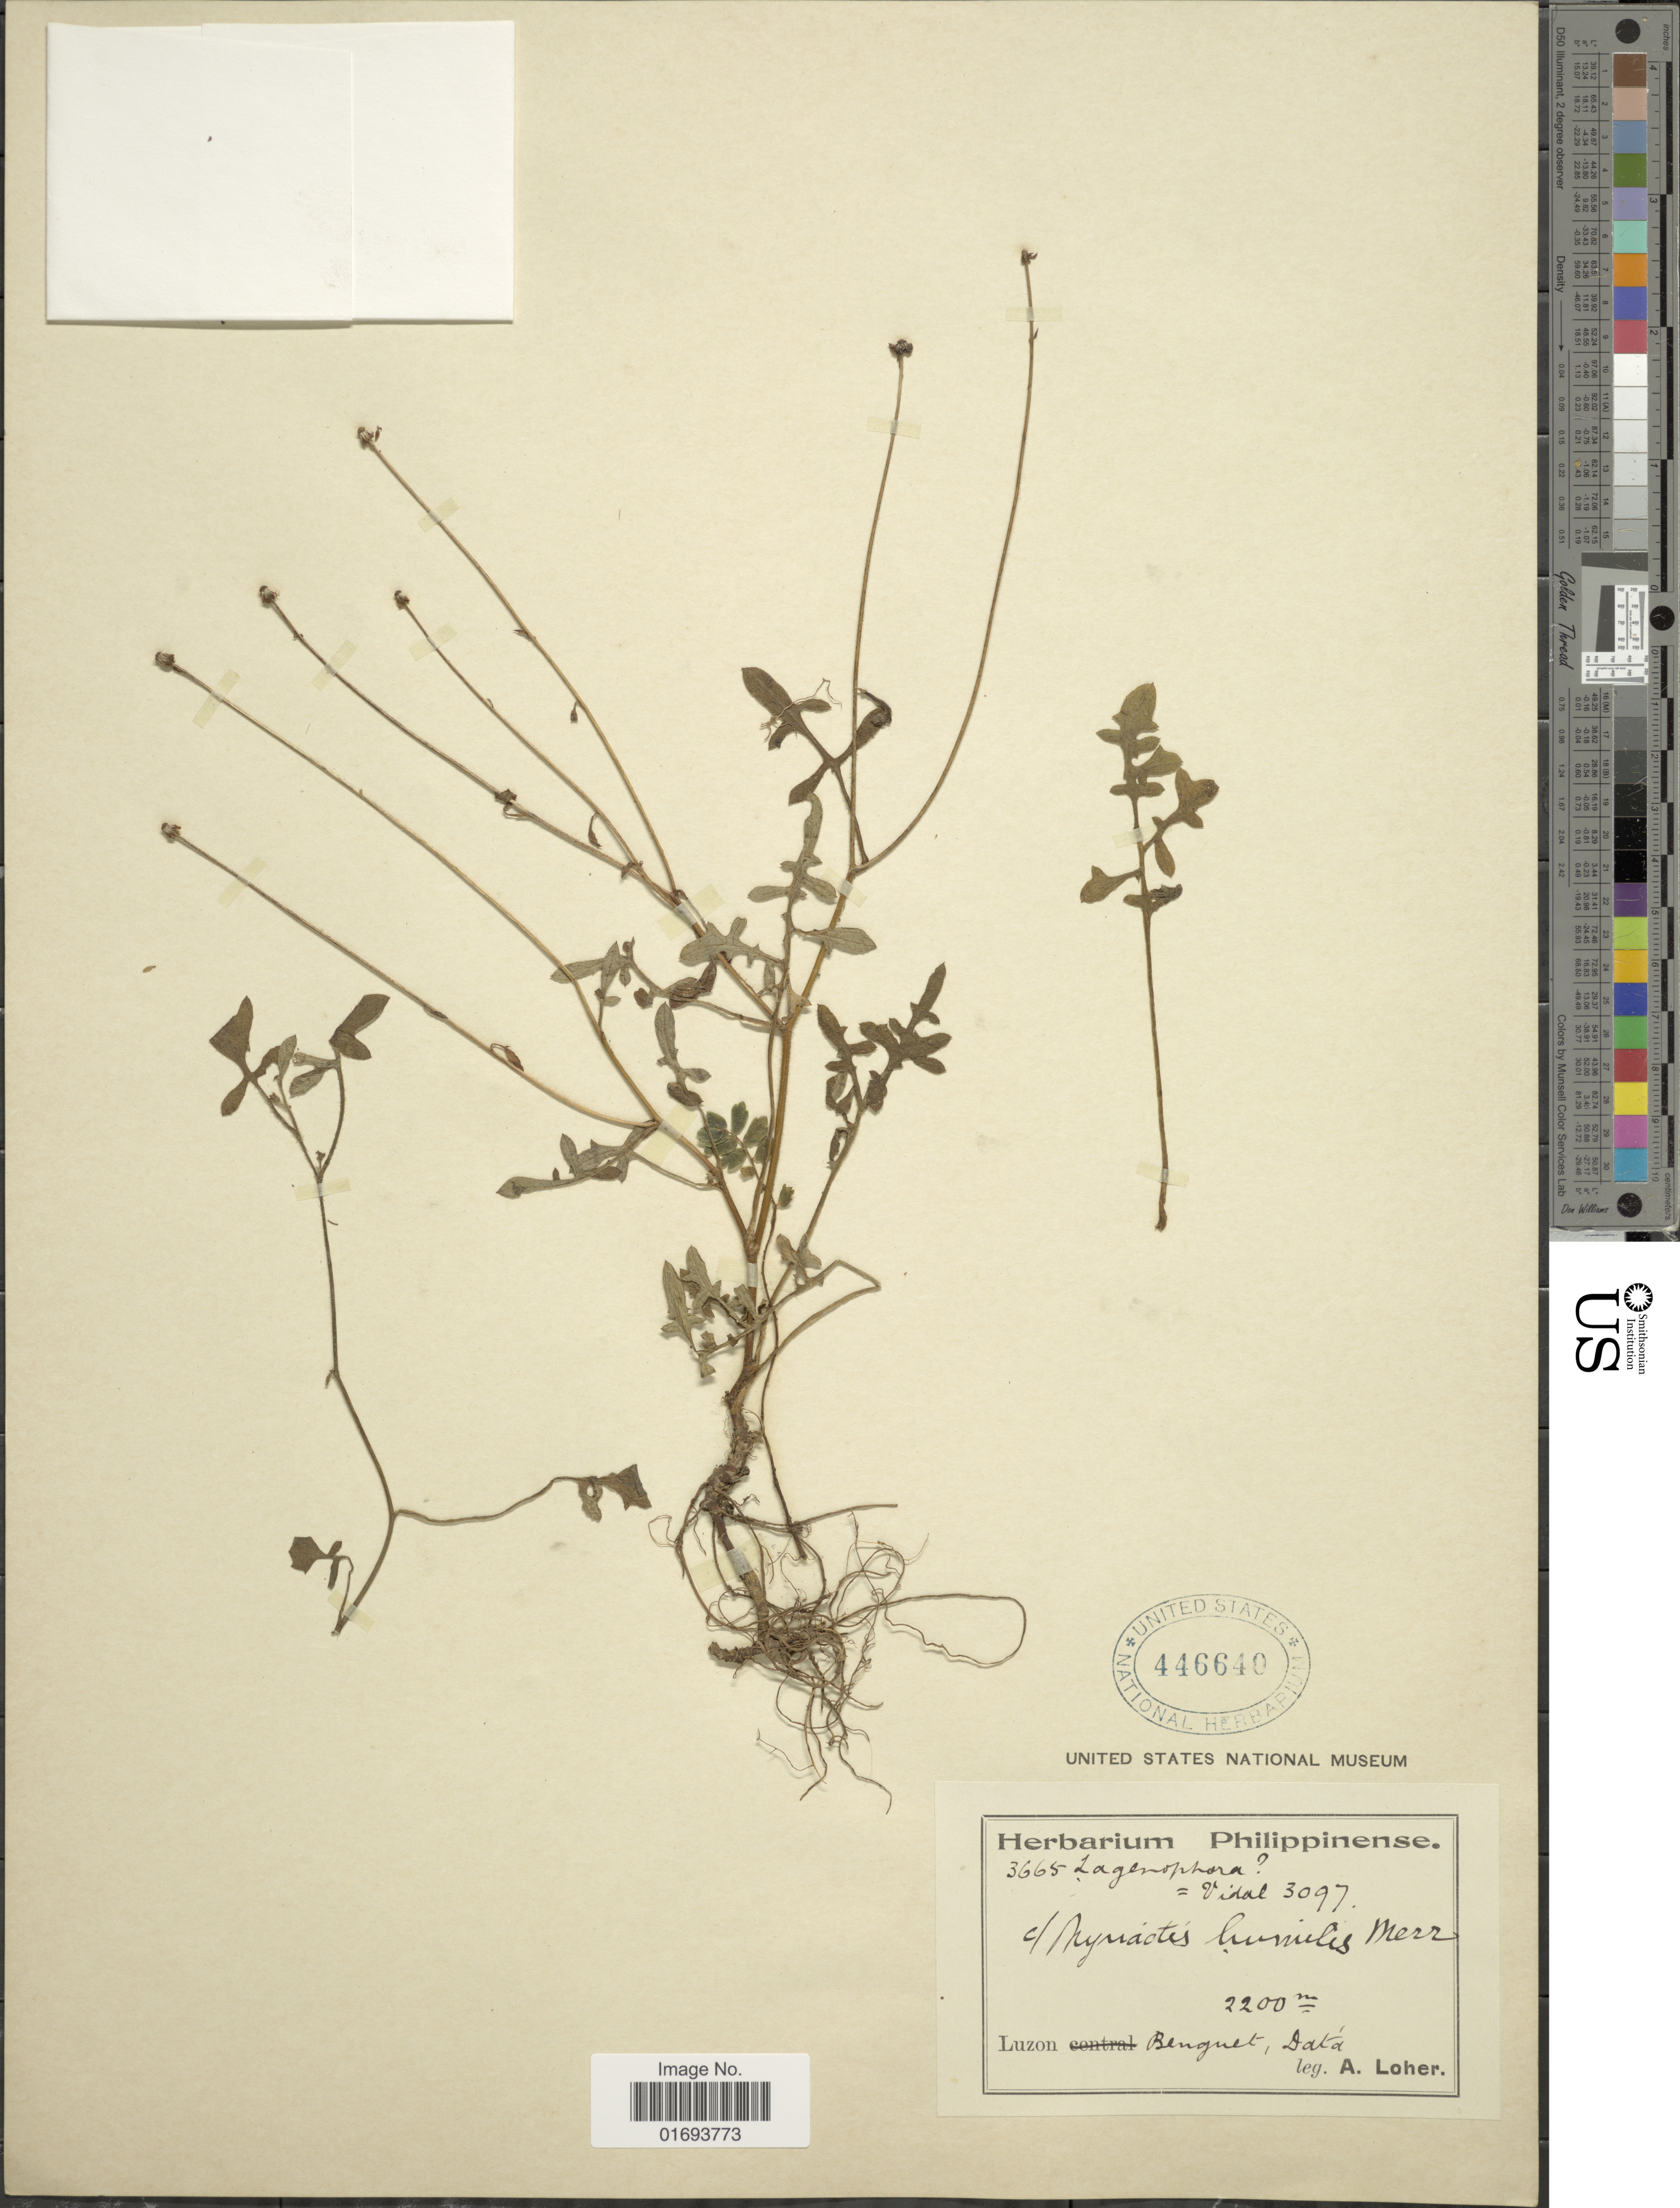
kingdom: Plantae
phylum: Tracheophyta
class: Magnoliopsida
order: Asterales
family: Asteraceae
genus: Myriactis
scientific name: Myriactis humilis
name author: Merr.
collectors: A. Loher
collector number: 3665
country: Philippines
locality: Luzon, Benguet, Data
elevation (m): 2200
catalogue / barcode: US 446640